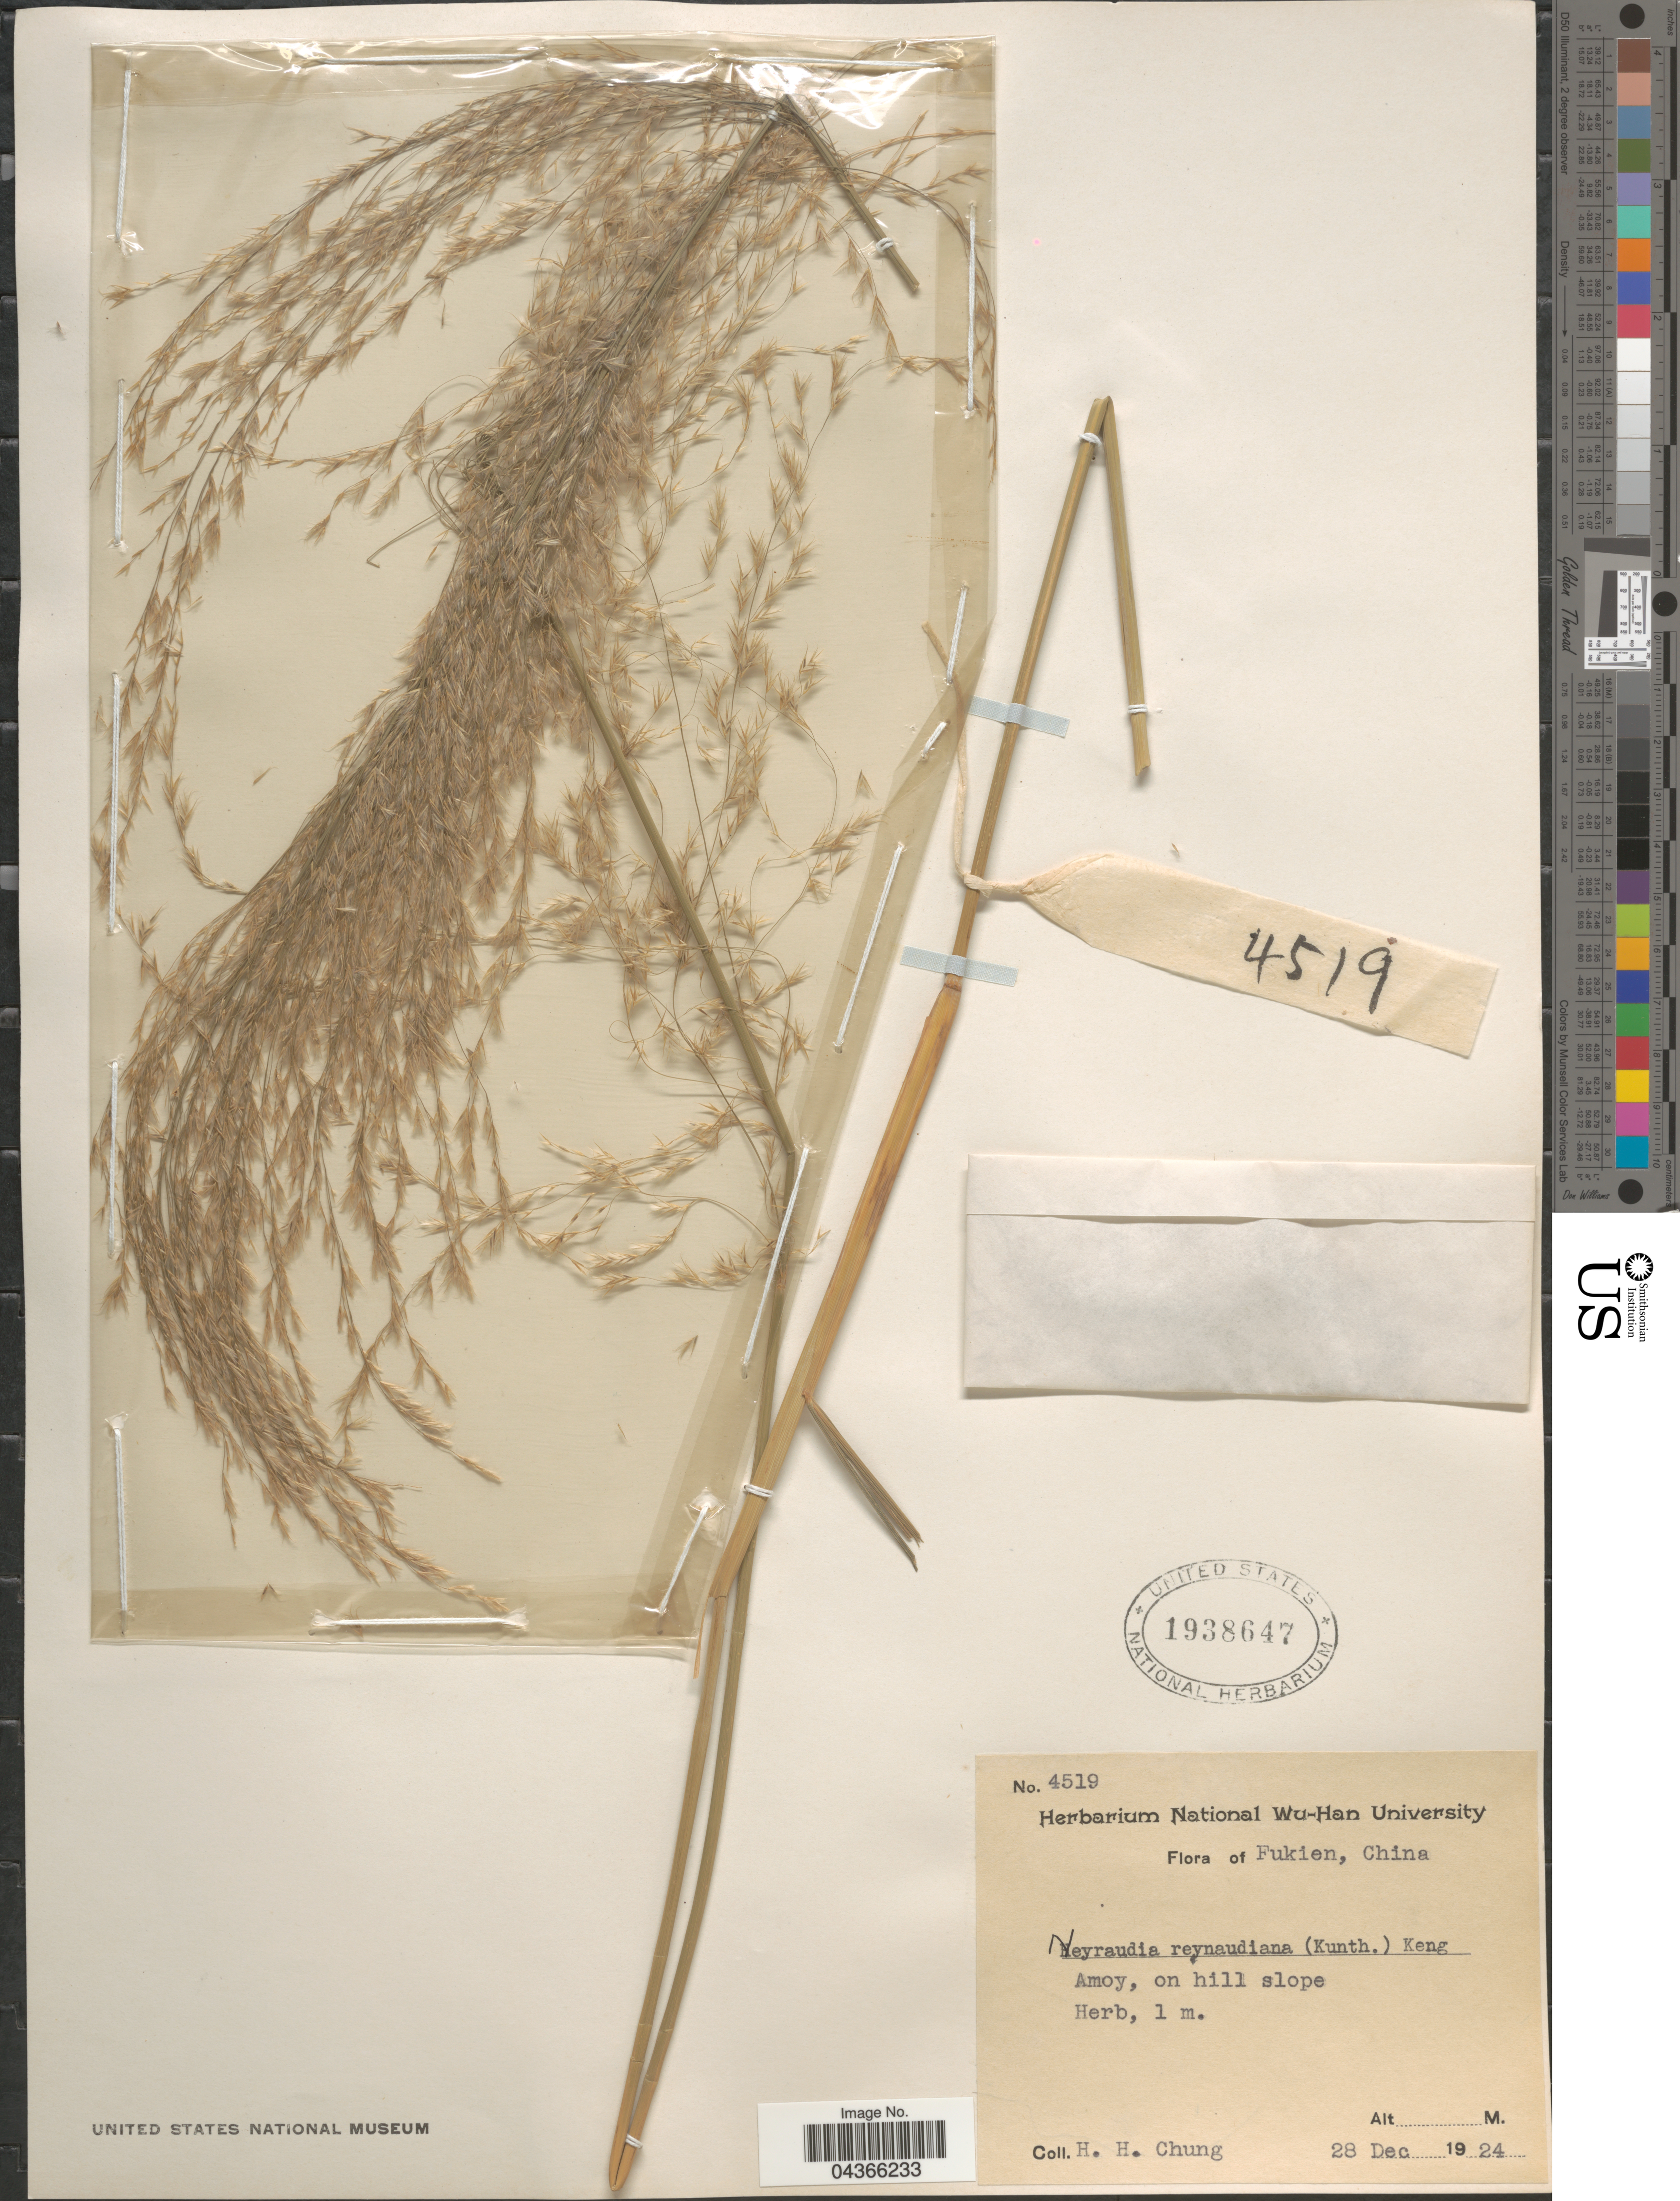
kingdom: Plantae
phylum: Tracheophyta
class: Liliopsida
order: Poales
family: Poaceae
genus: Neyraudia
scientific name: Neyraudia reynaudiana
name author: (Kunth) Keng ex Hitchc.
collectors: H. Chung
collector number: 4519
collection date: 1924-12-28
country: China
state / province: Fujian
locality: Fukien. Amoy, on hill slope.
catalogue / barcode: US 1938647